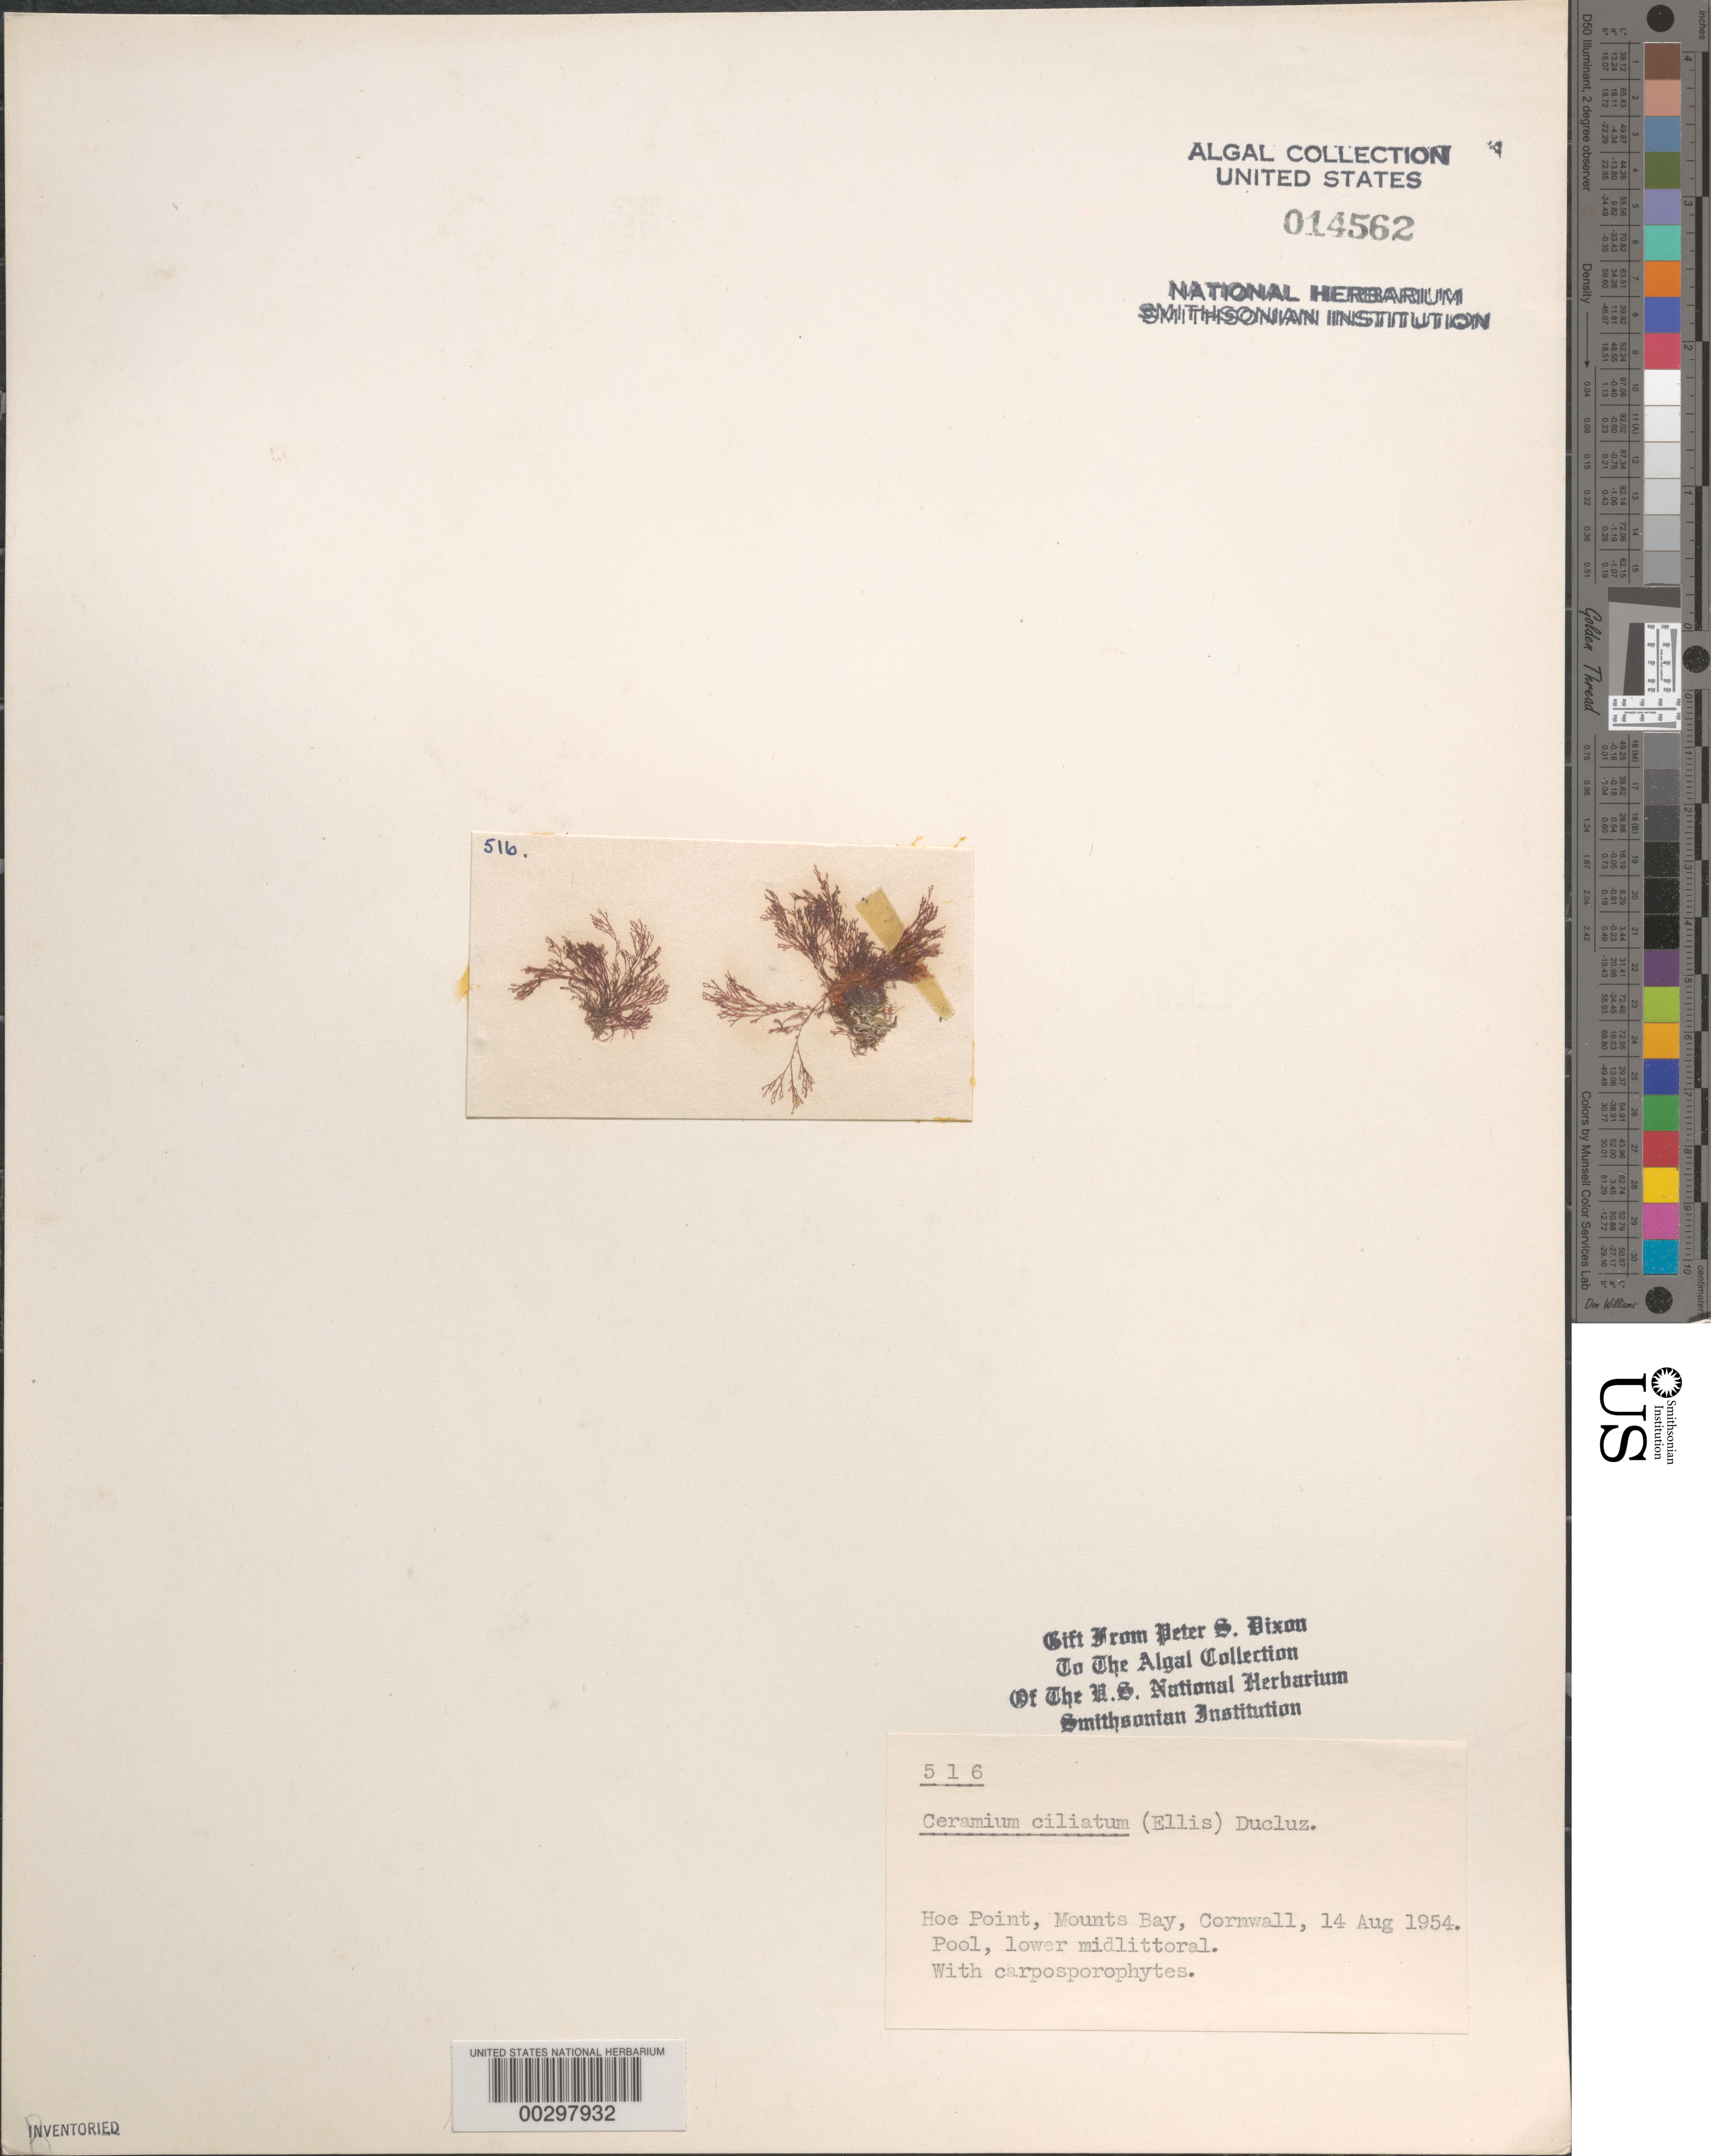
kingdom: Plantae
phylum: Rhodophyta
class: Florideophyceae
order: Ceramiales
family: Ceramiaceae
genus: Ceramium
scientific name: Ceramium ciliatum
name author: (J. Ellis) Ducluzeau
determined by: Dixon, P. S.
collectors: P. S. Dixon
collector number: PSD 516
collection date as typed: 14 Aug 1954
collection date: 1954-08-14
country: United Kingdom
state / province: England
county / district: Cornwall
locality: Hoe Point, Mounts Bay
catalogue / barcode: US 14562